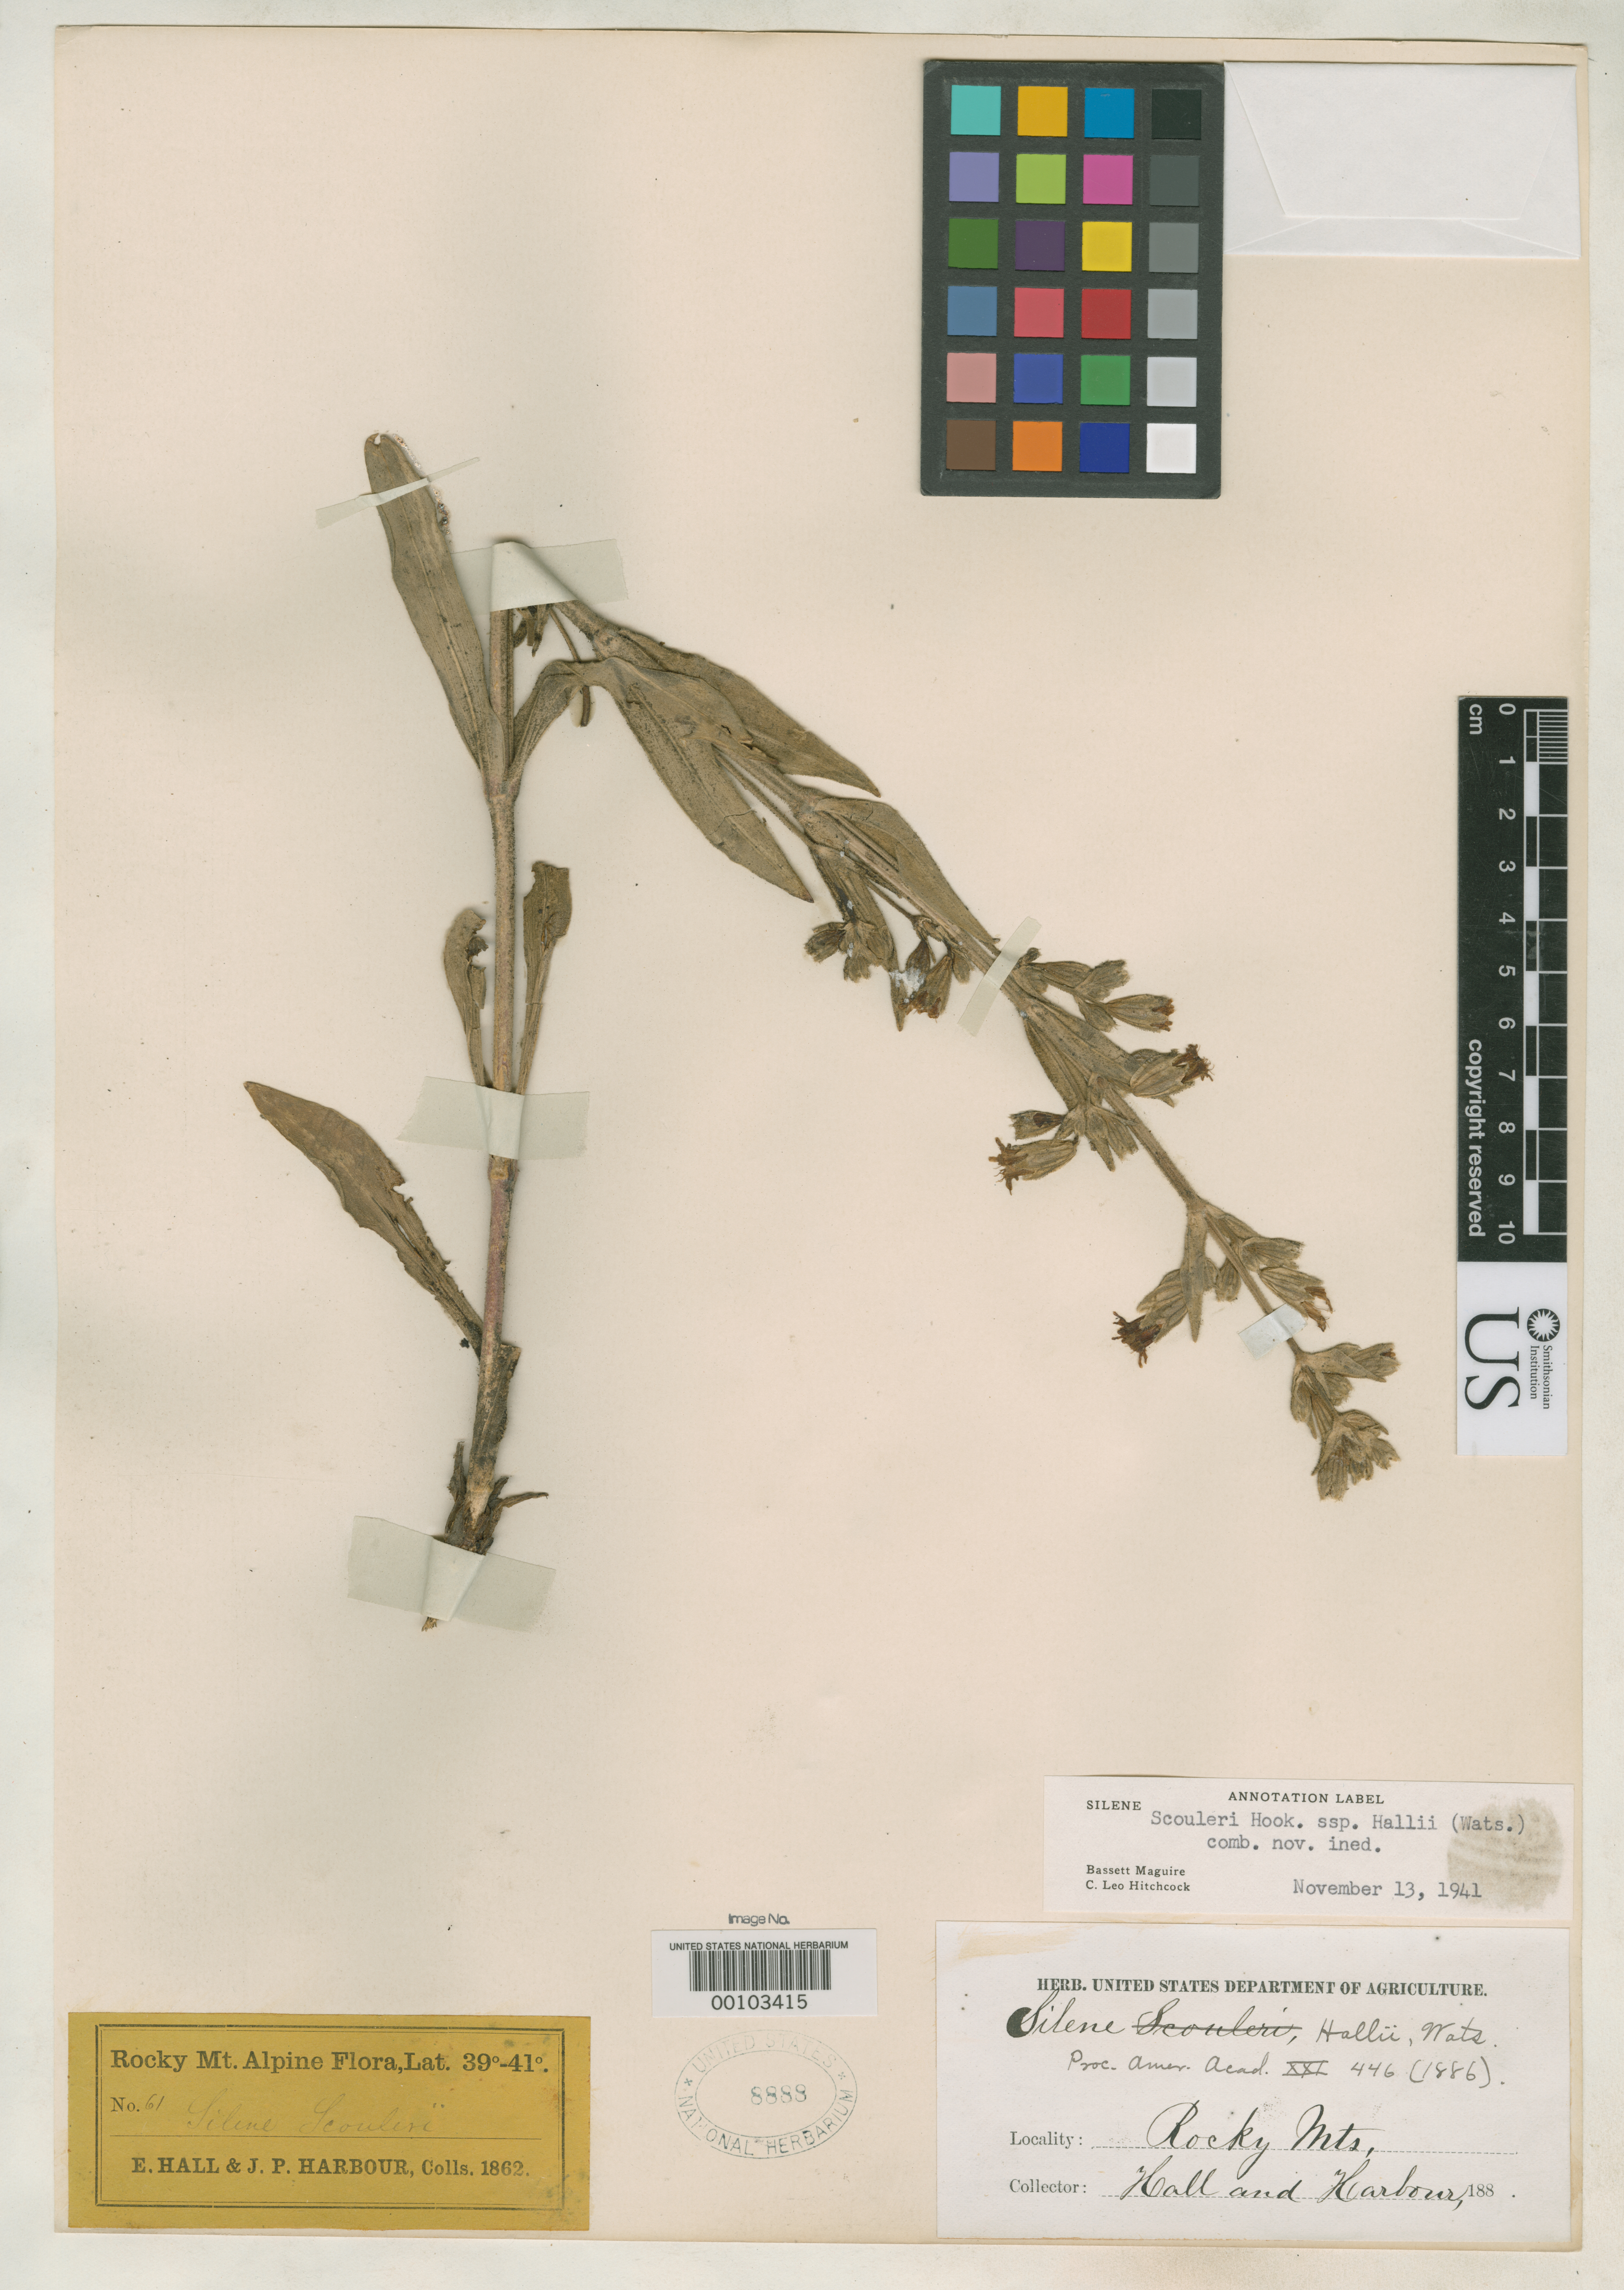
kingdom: Plantae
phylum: Tracheophyta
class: Magnoliopsida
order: Caryophyllales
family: Caryophyllaceae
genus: Silene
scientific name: Silene hallii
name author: S. Watson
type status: Syntype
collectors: E. Hall & J. Harbour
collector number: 61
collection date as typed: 1862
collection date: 1862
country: United States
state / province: Colorado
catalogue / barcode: US 8888